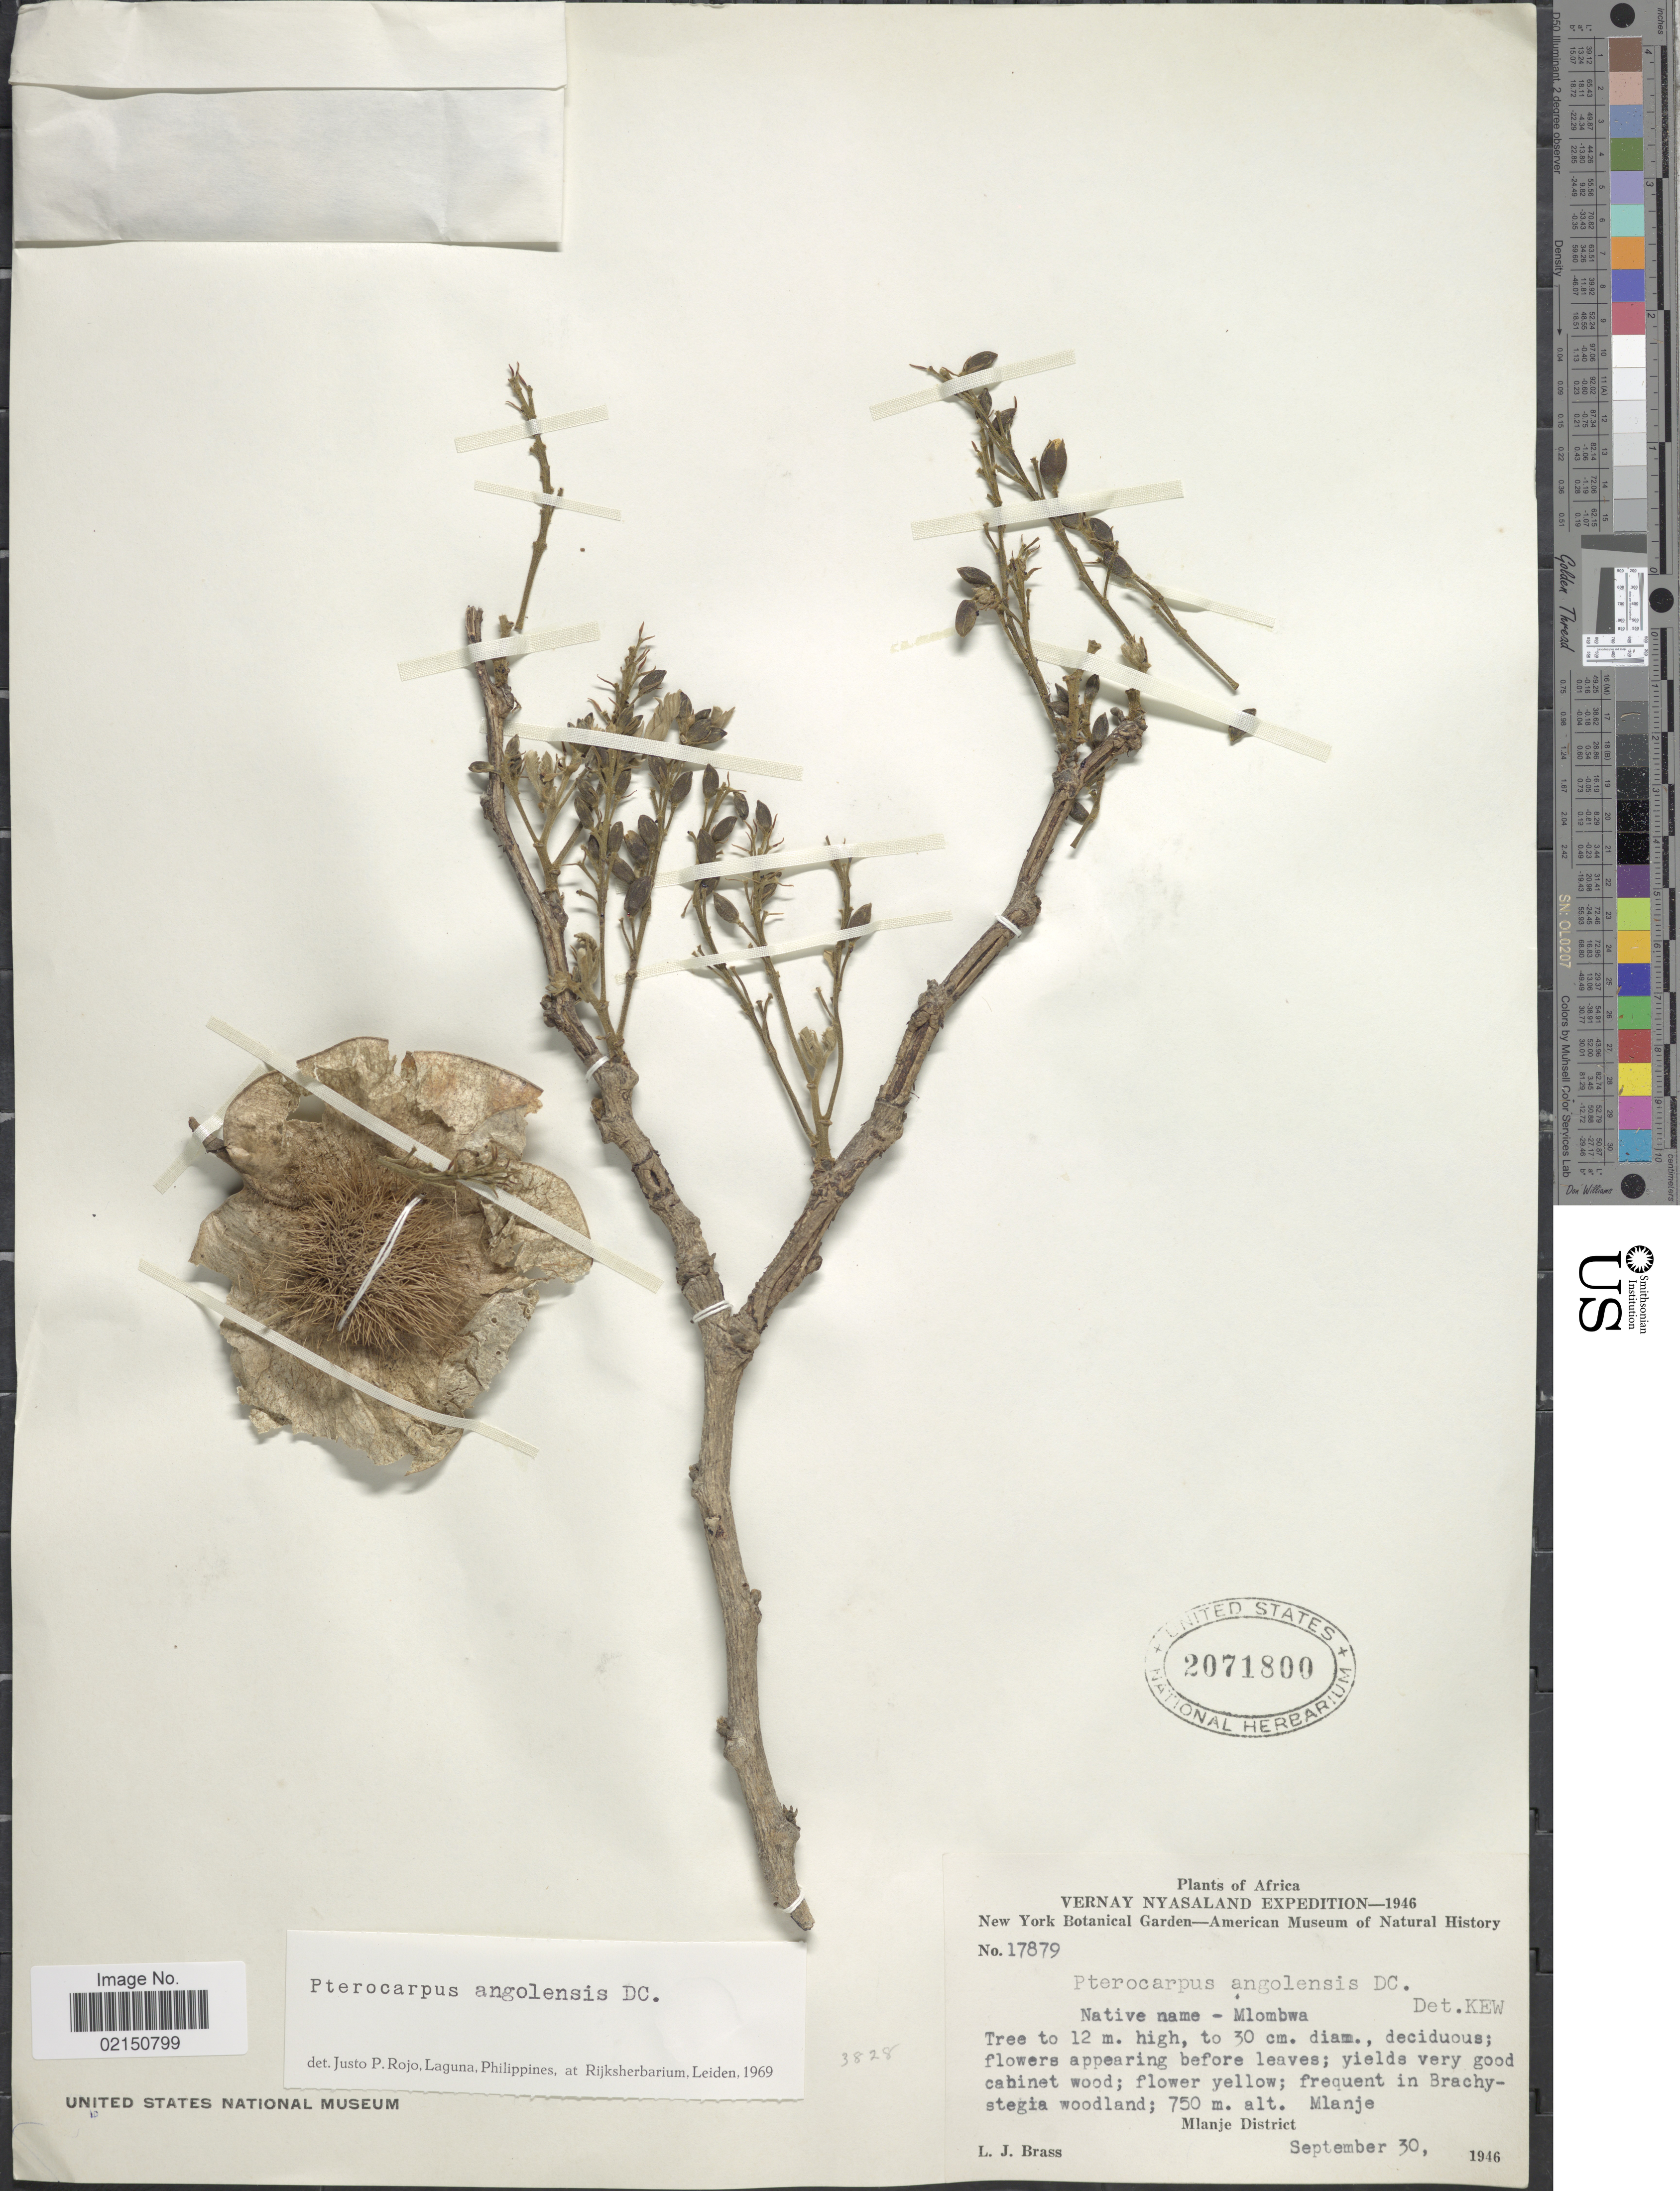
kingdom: Plantae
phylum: Tracheophyta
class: Magnoliopsida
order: Fabales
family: Fabaceae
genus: Pterocarpus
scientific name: Pterocarpus angolensis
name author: DC.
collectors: L. J. Brass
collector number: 17879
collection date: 1946-09-30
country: Malawi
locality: Vernay Nyasaland. Mlanje, Mlanje District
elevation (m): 750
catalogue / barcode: US 2071800